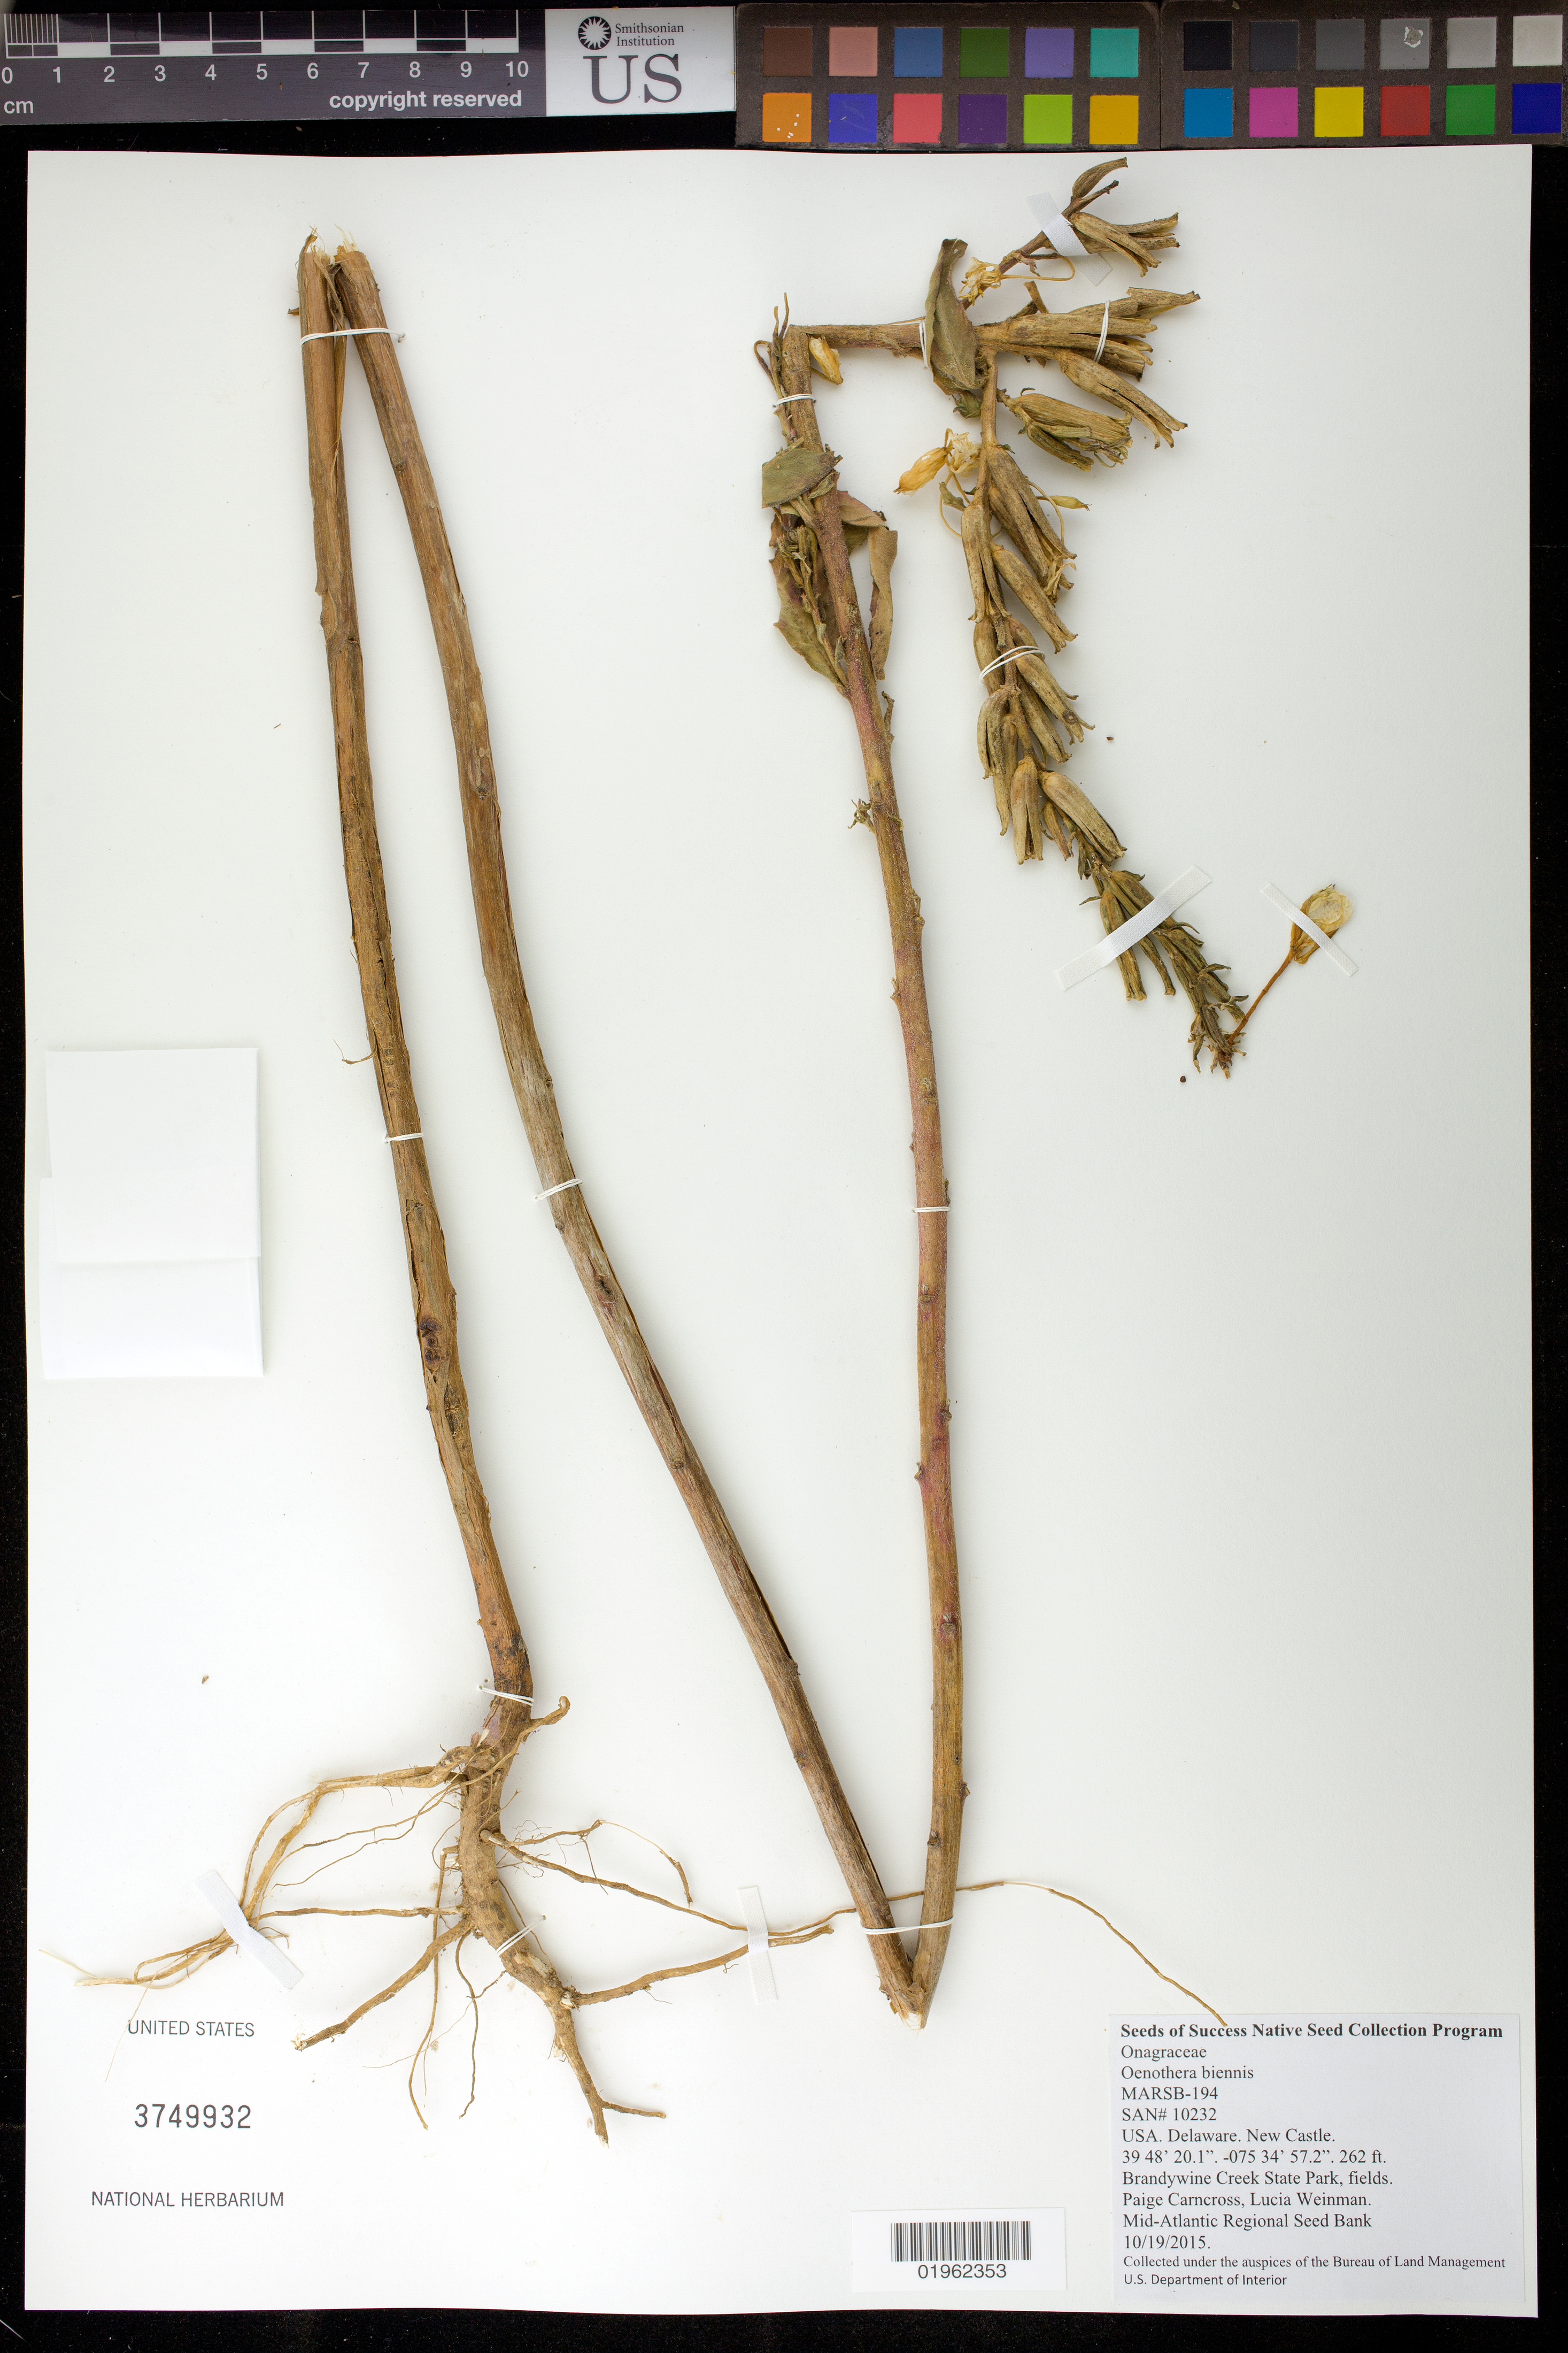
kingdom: Plantae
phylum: Tracheophyta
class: Magnoliopsida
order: Myrtales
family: Onagraceae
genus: Oenothera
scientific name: Oenothera biennis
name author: L.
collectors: P. Carncross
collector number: MARSB-194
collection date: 2015-10-19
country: United States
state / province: Delaware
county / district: New Castle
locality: Brandywine Creek State Park, Fields along main road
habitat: Northern & Central Ruderal Meadow & Shrubland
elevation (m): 80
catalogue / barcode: US 3749932